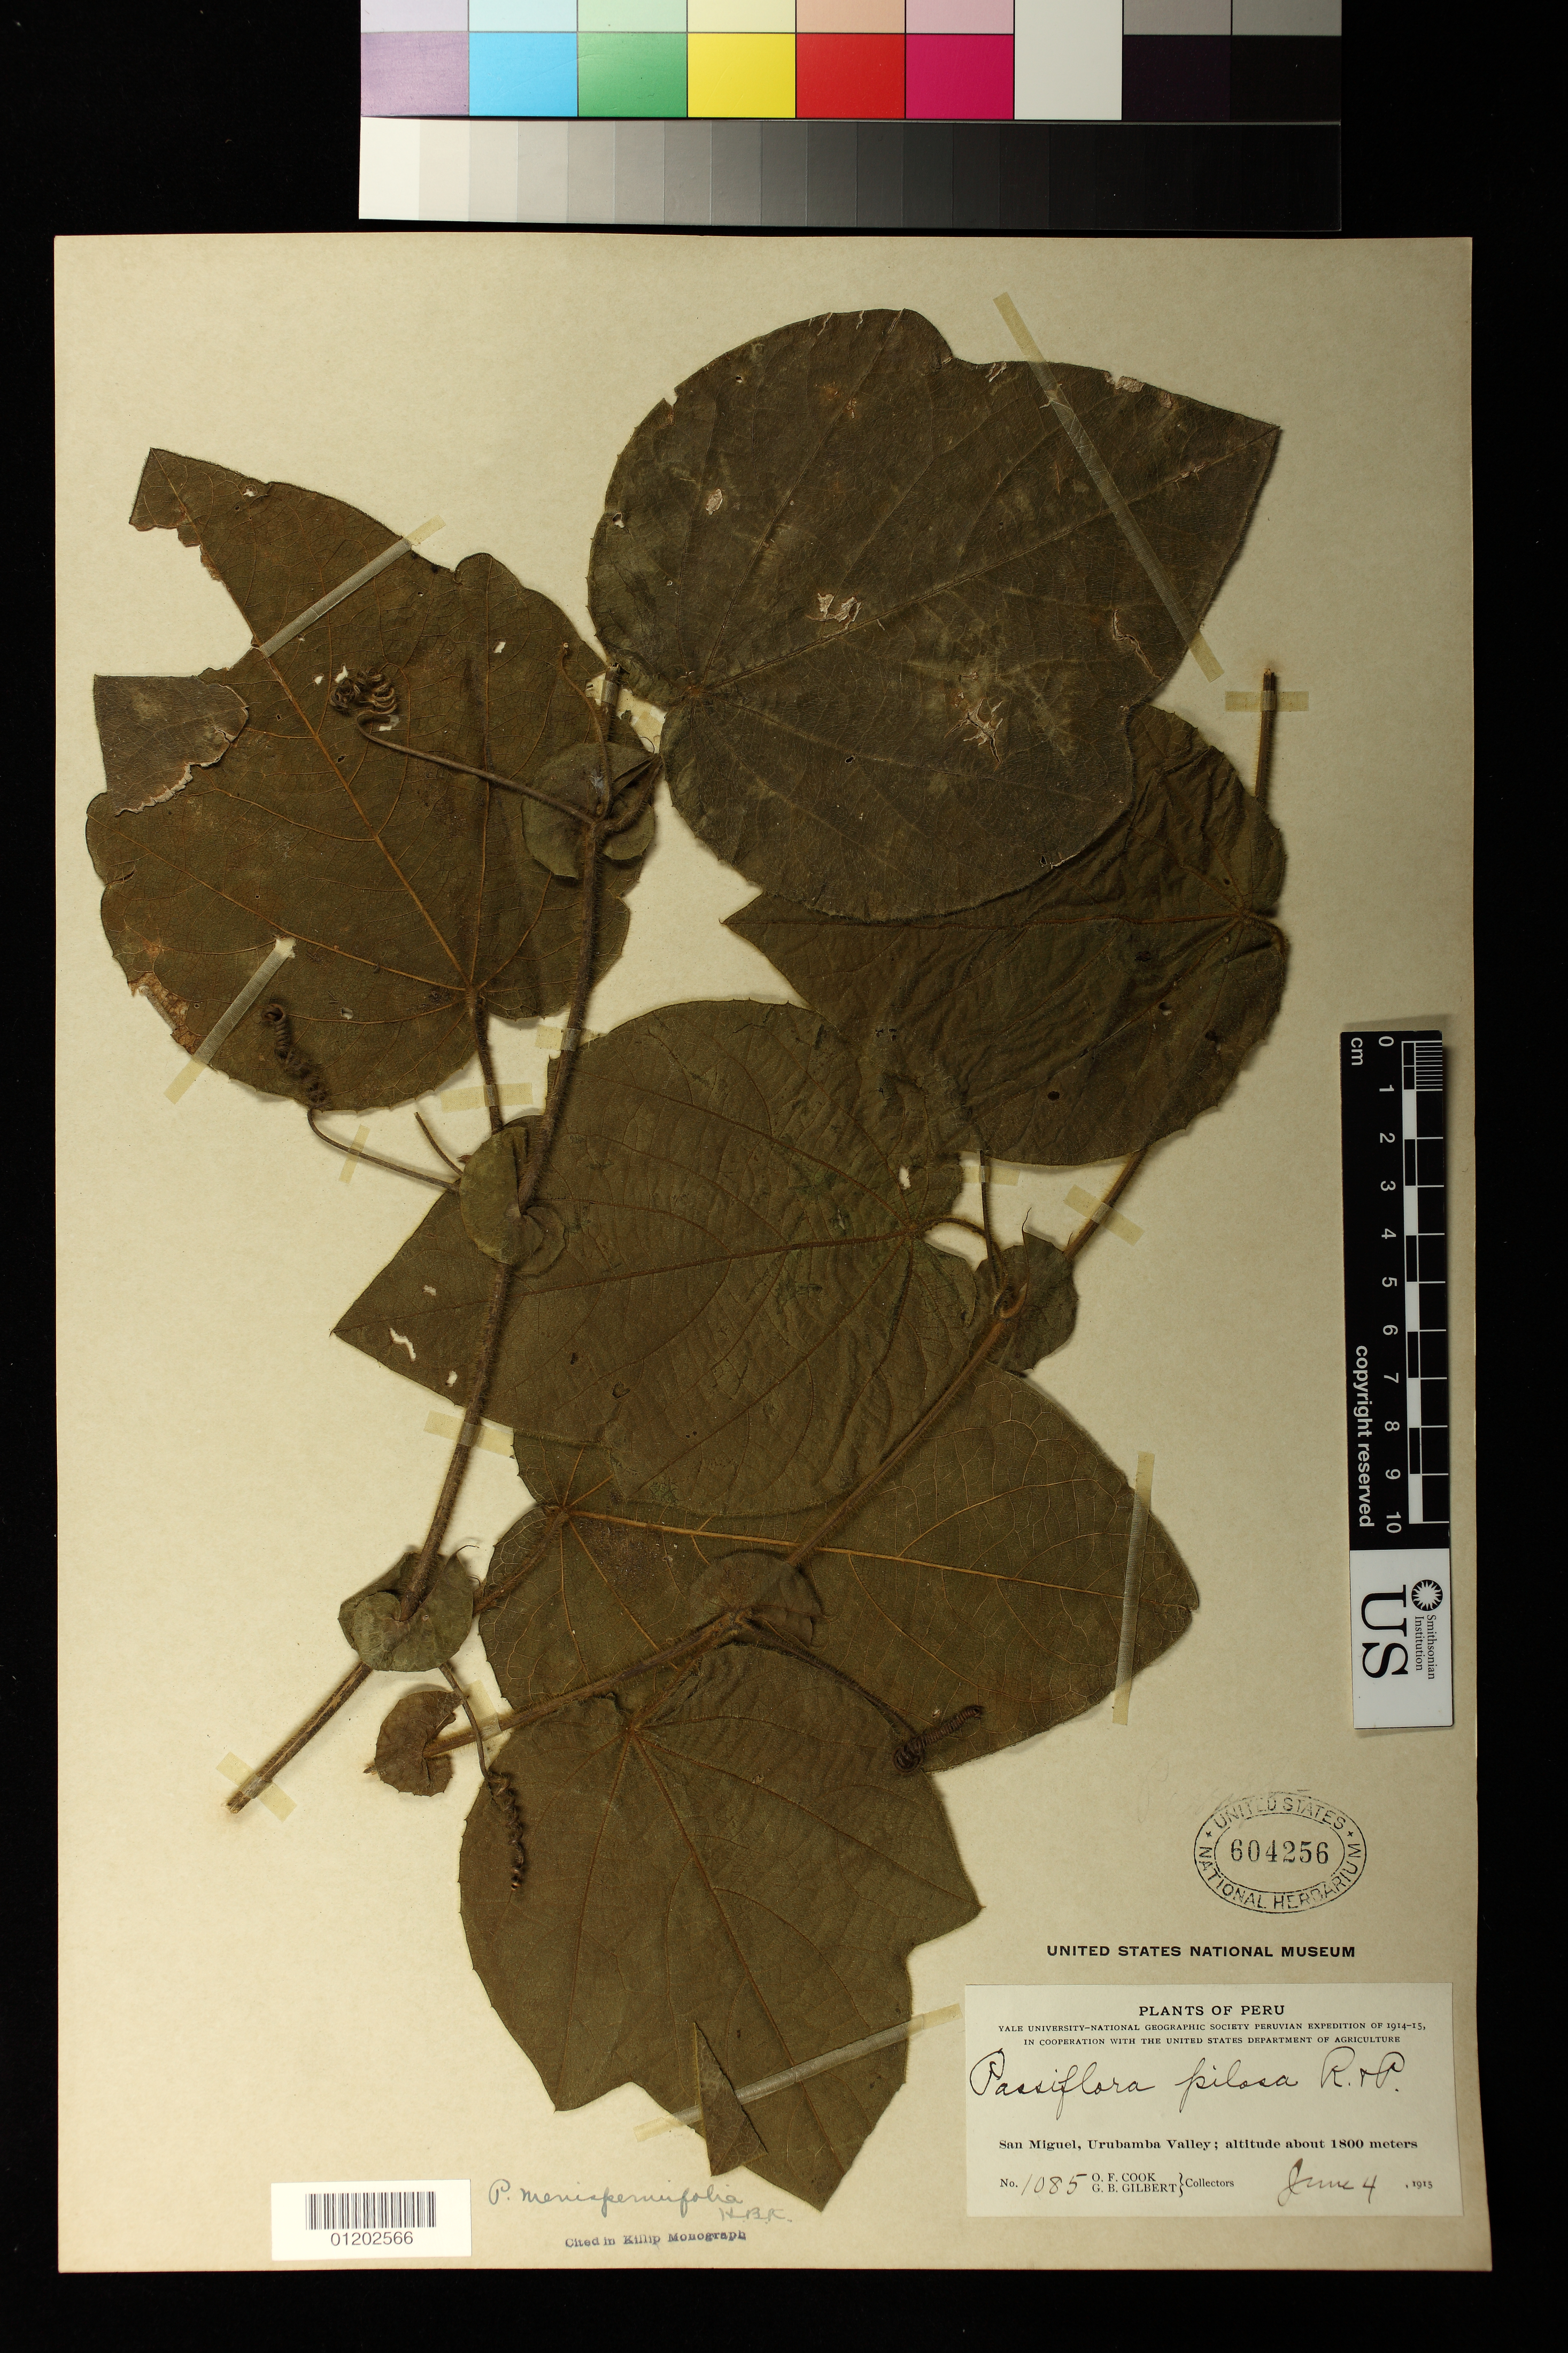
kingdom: Plantae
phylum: Tracheophyta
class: Magnoliopsida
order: Malpighiales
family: Passifloraceae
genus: Passiflora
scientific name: Passiflora menispermifolia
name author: Kunth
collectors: O. F. Cook & G. B. Gilbert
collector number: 1085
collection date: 1915-06-04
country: Peru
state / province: Cajamarca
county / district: San Miguel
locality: Urubamba Valley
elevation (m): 1800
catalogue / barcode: US 604256